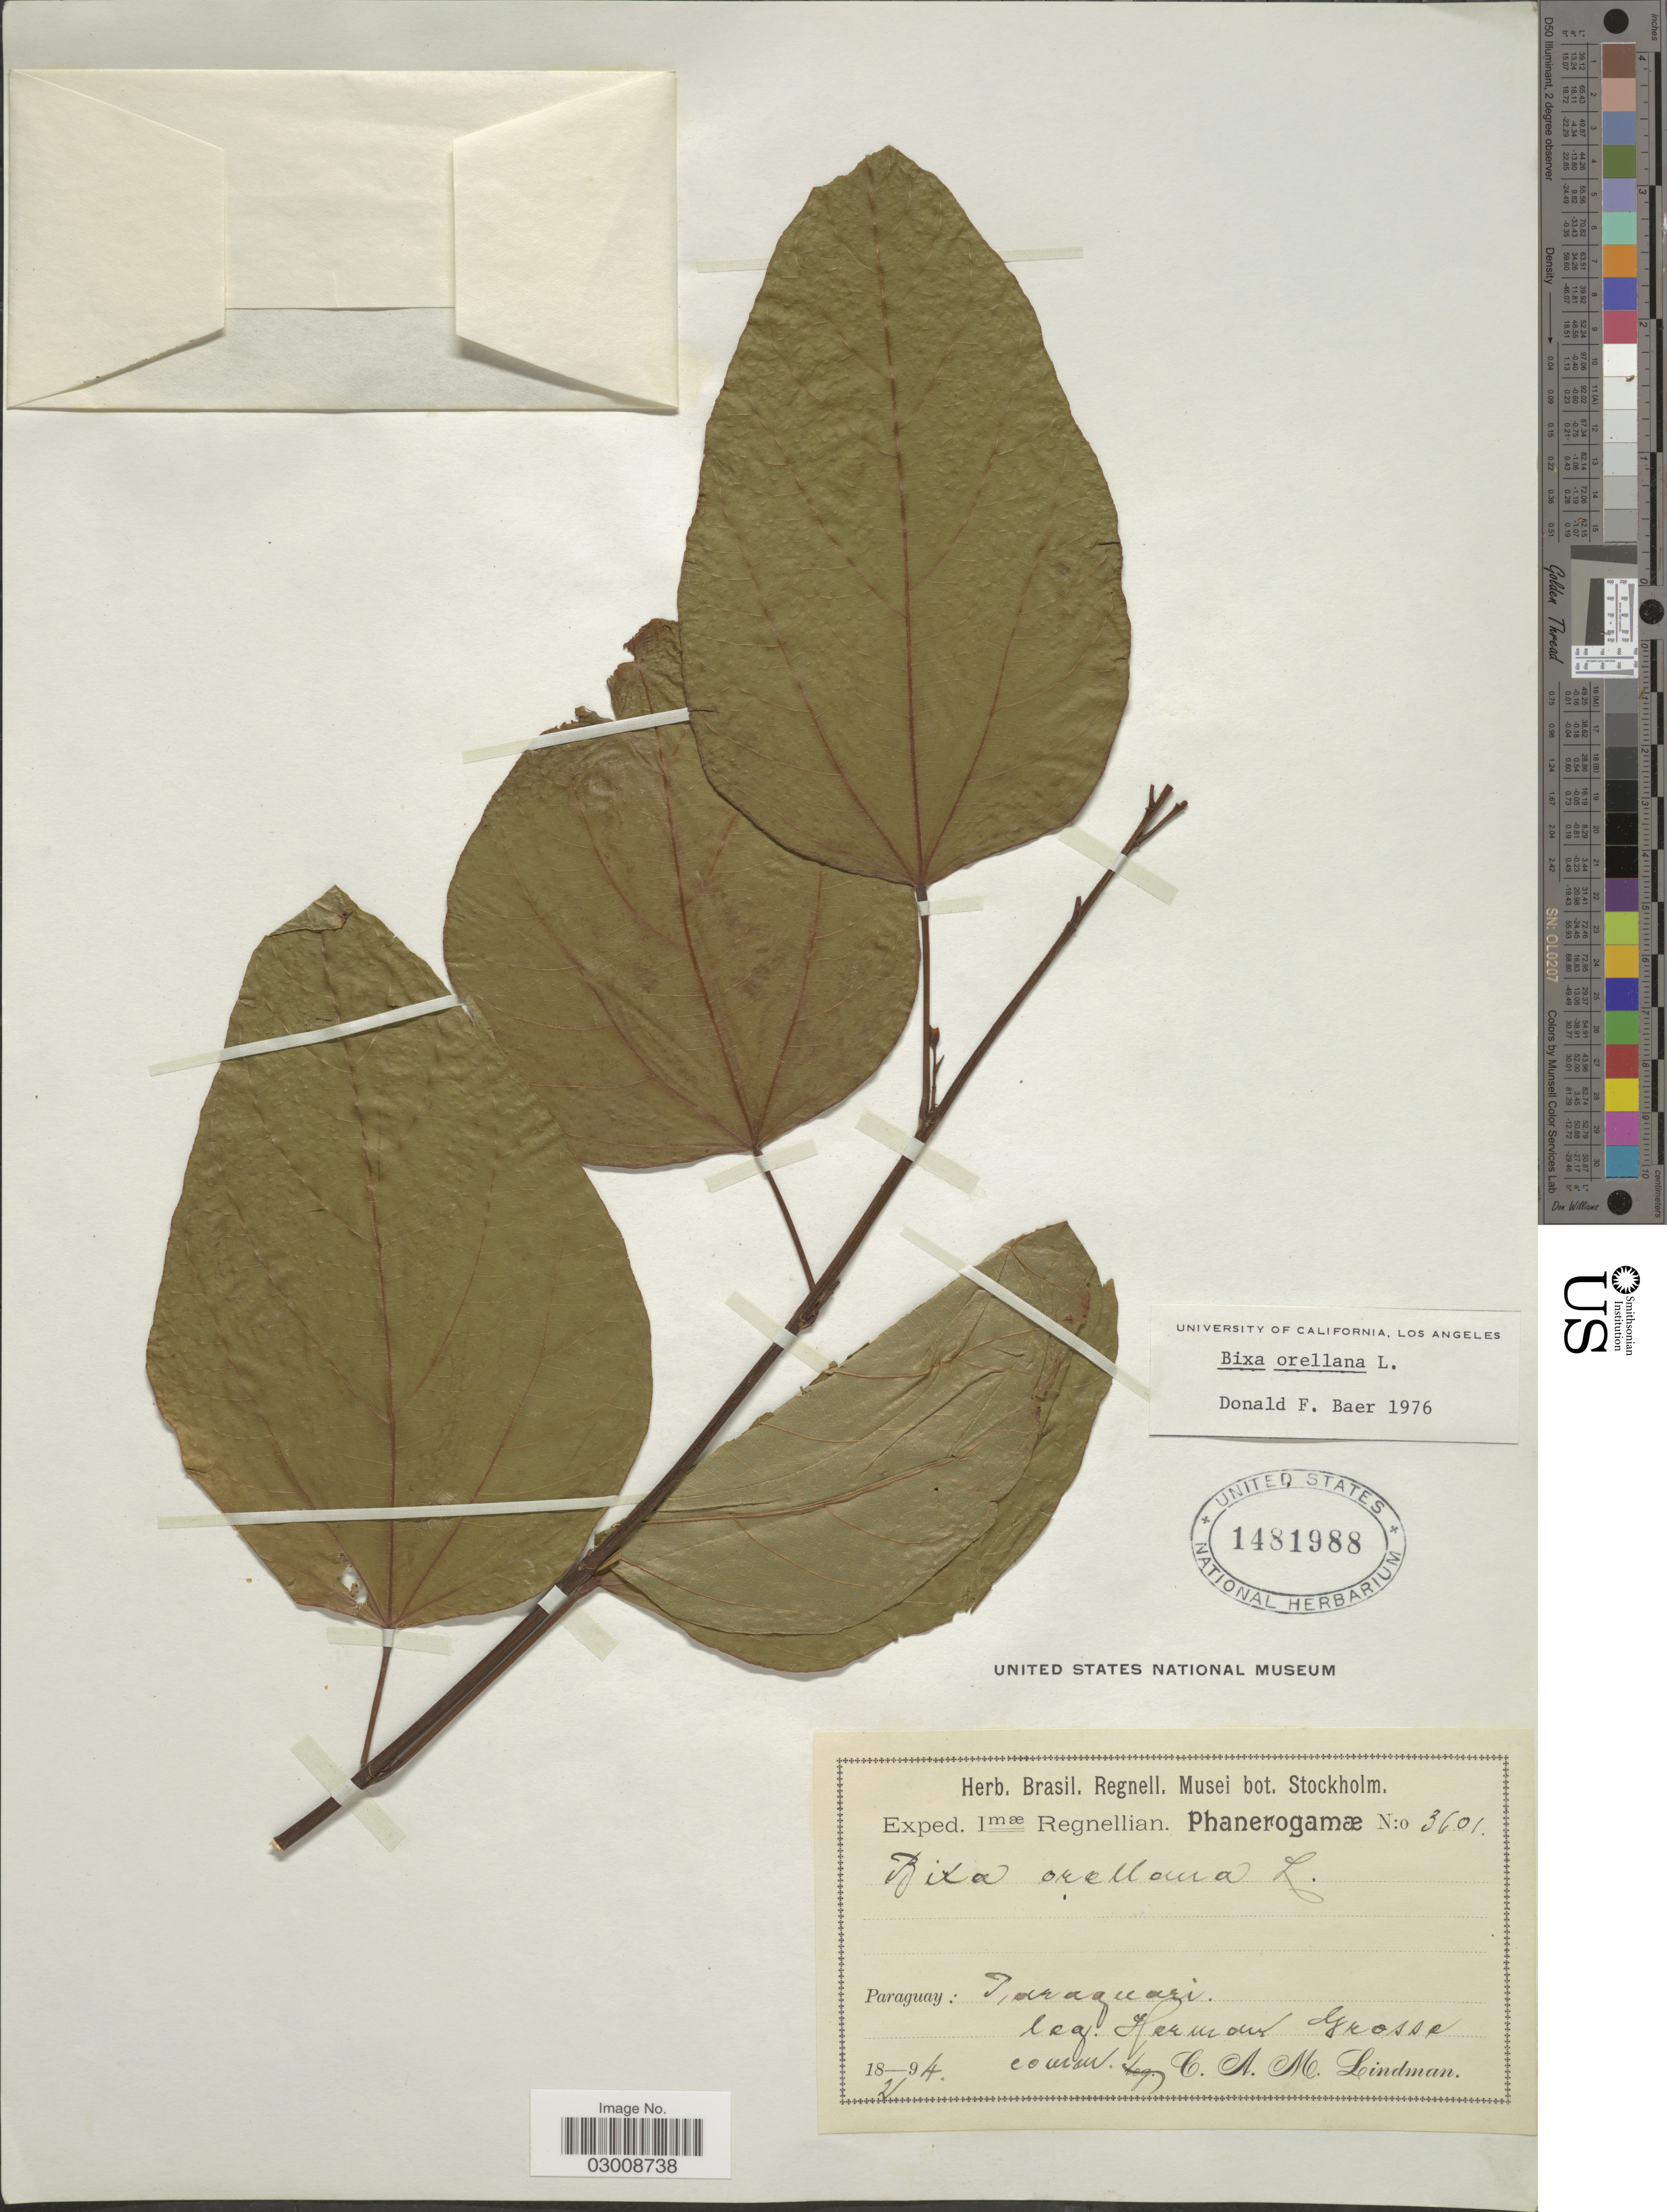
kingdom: Plantae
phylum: Tracheophyta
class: Magnoliopsida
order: Malvales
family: Bixaceae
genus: Bixa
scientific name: Bixa orellana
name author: L.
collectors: H. Grosse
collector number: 3601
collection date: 1894-02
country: Paraguay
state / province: Paraguari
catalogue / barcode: US 1481988